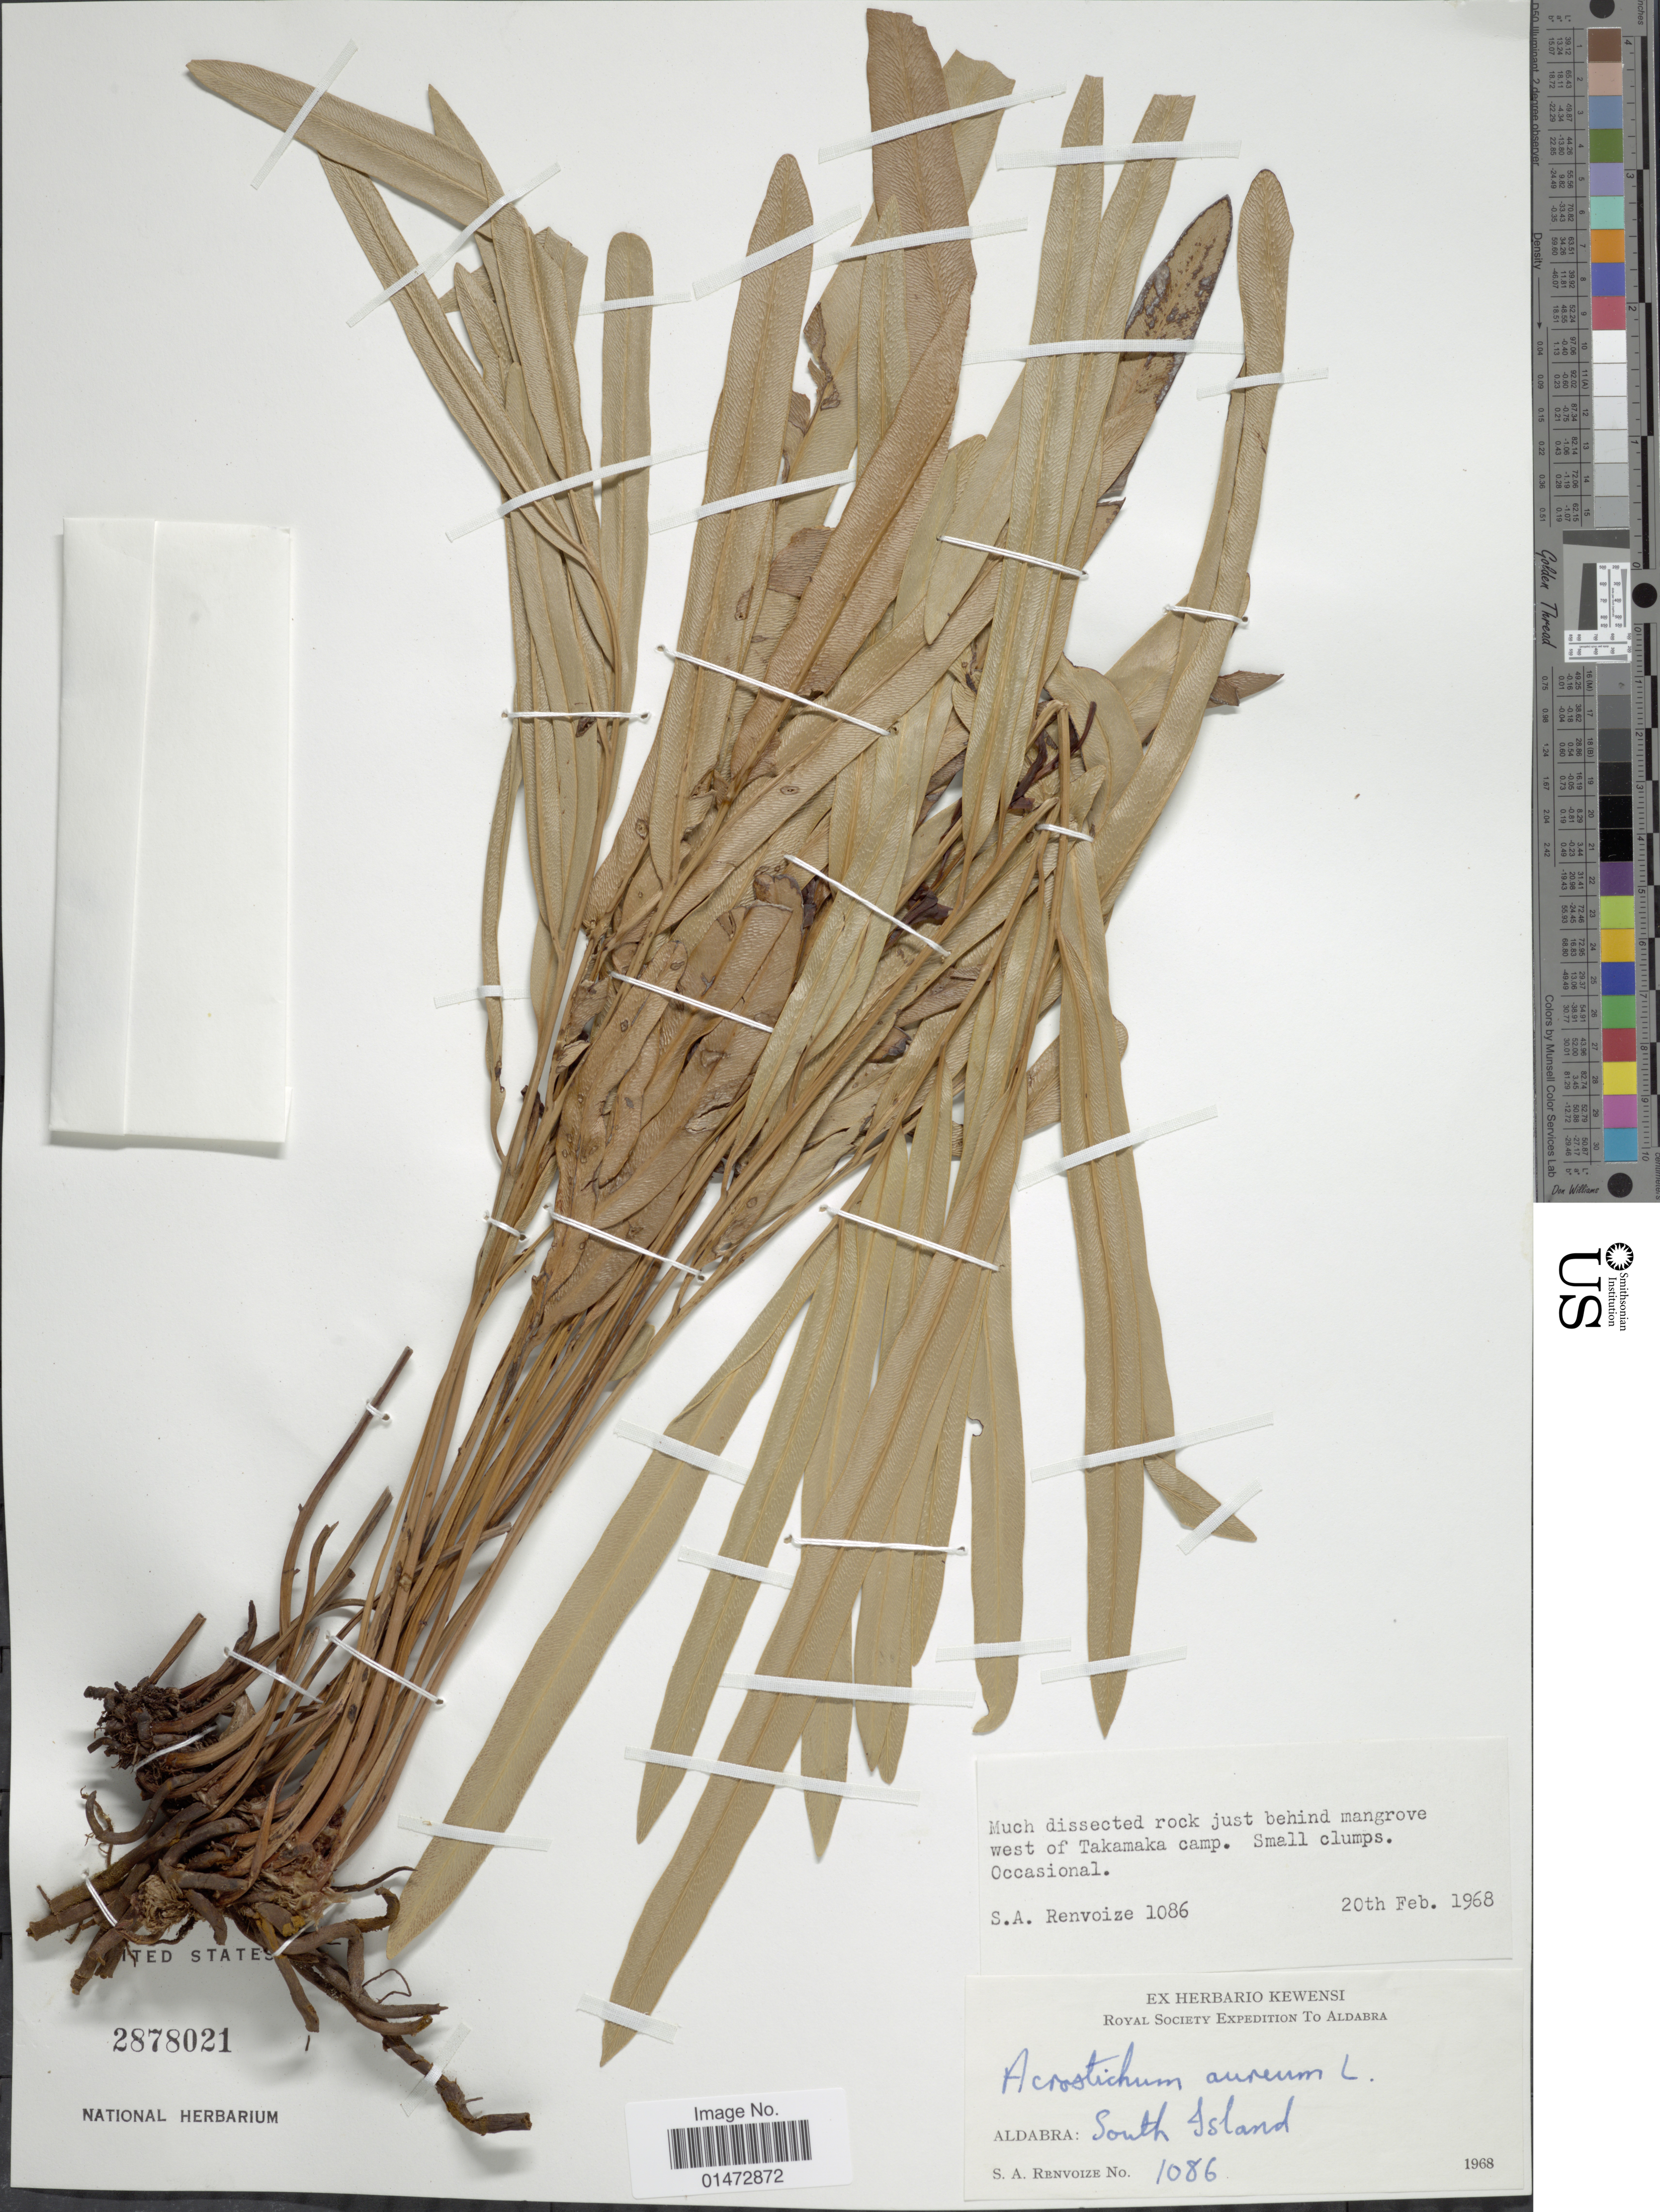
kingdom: Plantae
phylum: Tracheophyta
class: Polypodiopsida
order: Polypodiales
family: Pteridaceae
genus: Acrostichum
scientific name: Acrostichum aureum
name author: L.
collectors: S. A. Renvoize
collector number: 1086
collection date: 1968-02-20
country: Seychelles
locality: Much dissected rock just behind mangrove west of Takamaka camp. Aldabra: South Island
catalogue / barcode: US 2878021